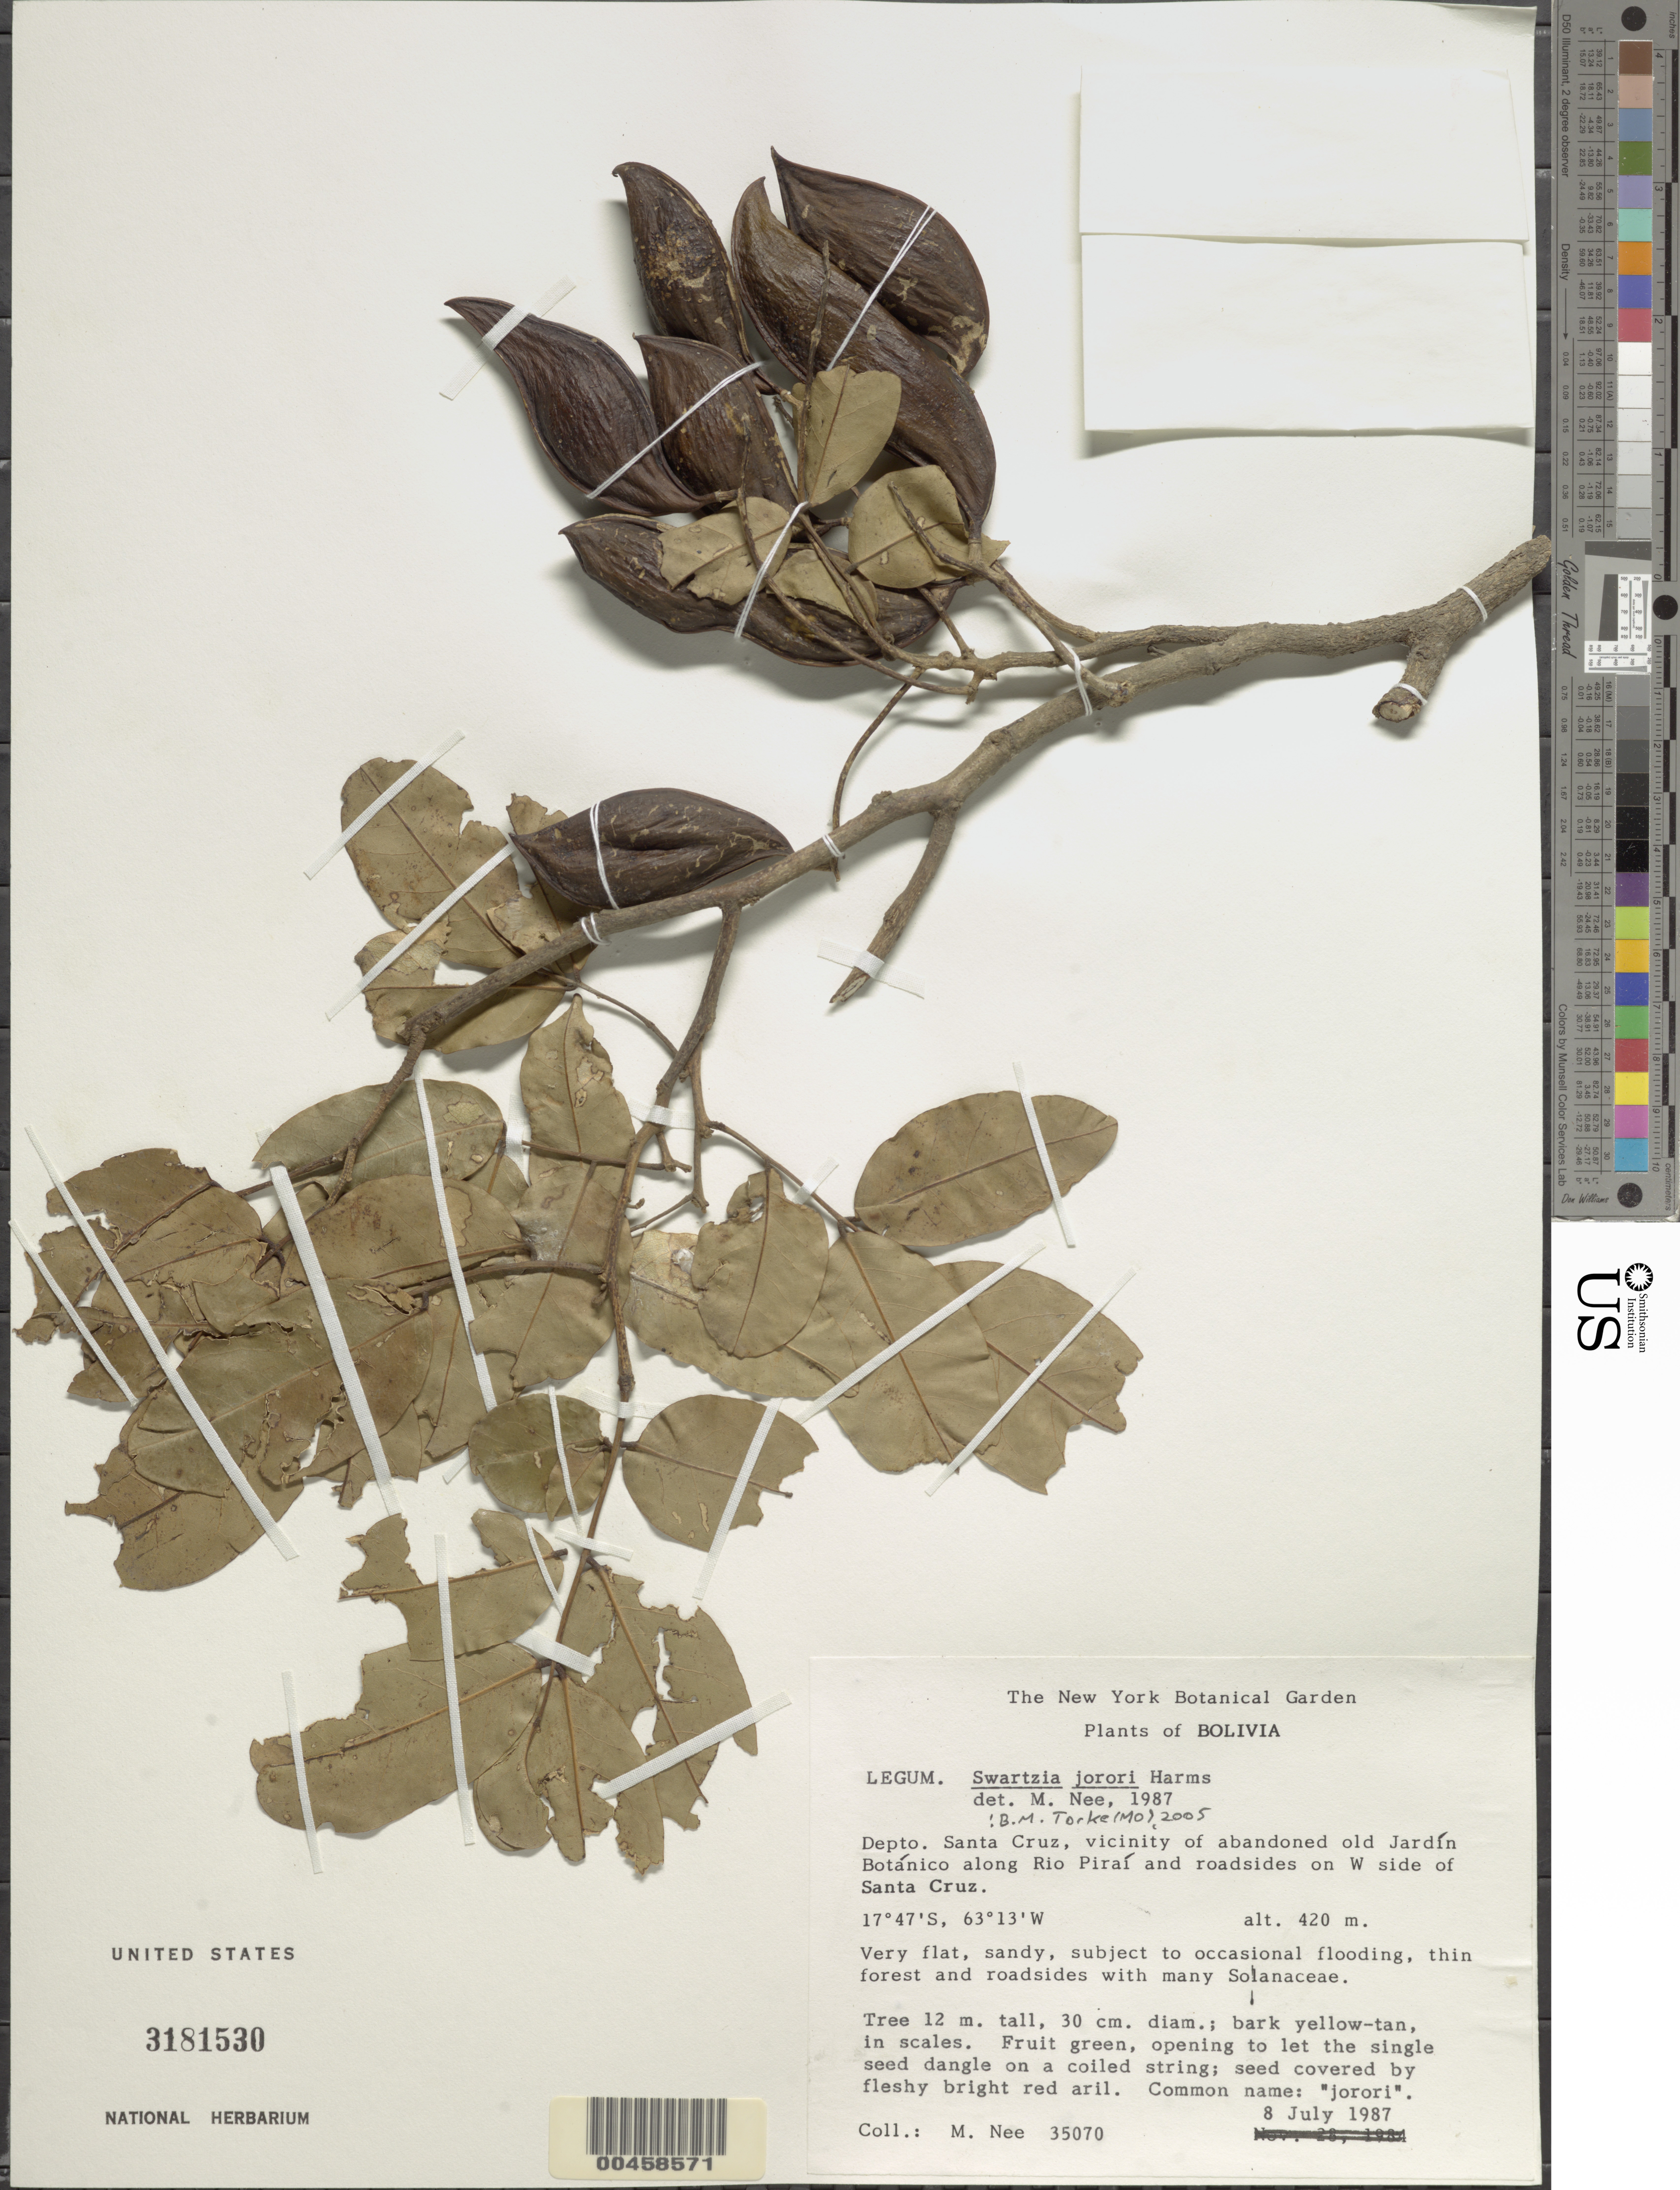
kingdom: Plantae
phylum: Tracheophyta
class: Magnoliopsida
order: Fabales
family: Fabaceae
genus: Swartzia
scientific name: Swartzia jorori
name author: Harms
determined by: Nee, Michael H.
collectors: M. Nee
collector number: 35070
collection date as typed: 08 Jul 1987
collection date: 1987-07-08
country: Bolivia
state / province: Santa Cruz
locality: Rio Pirai, along; W of Santa Cruz; vicinity of abandoned Jardin Botanico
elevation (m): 420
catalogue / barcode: US 3181530